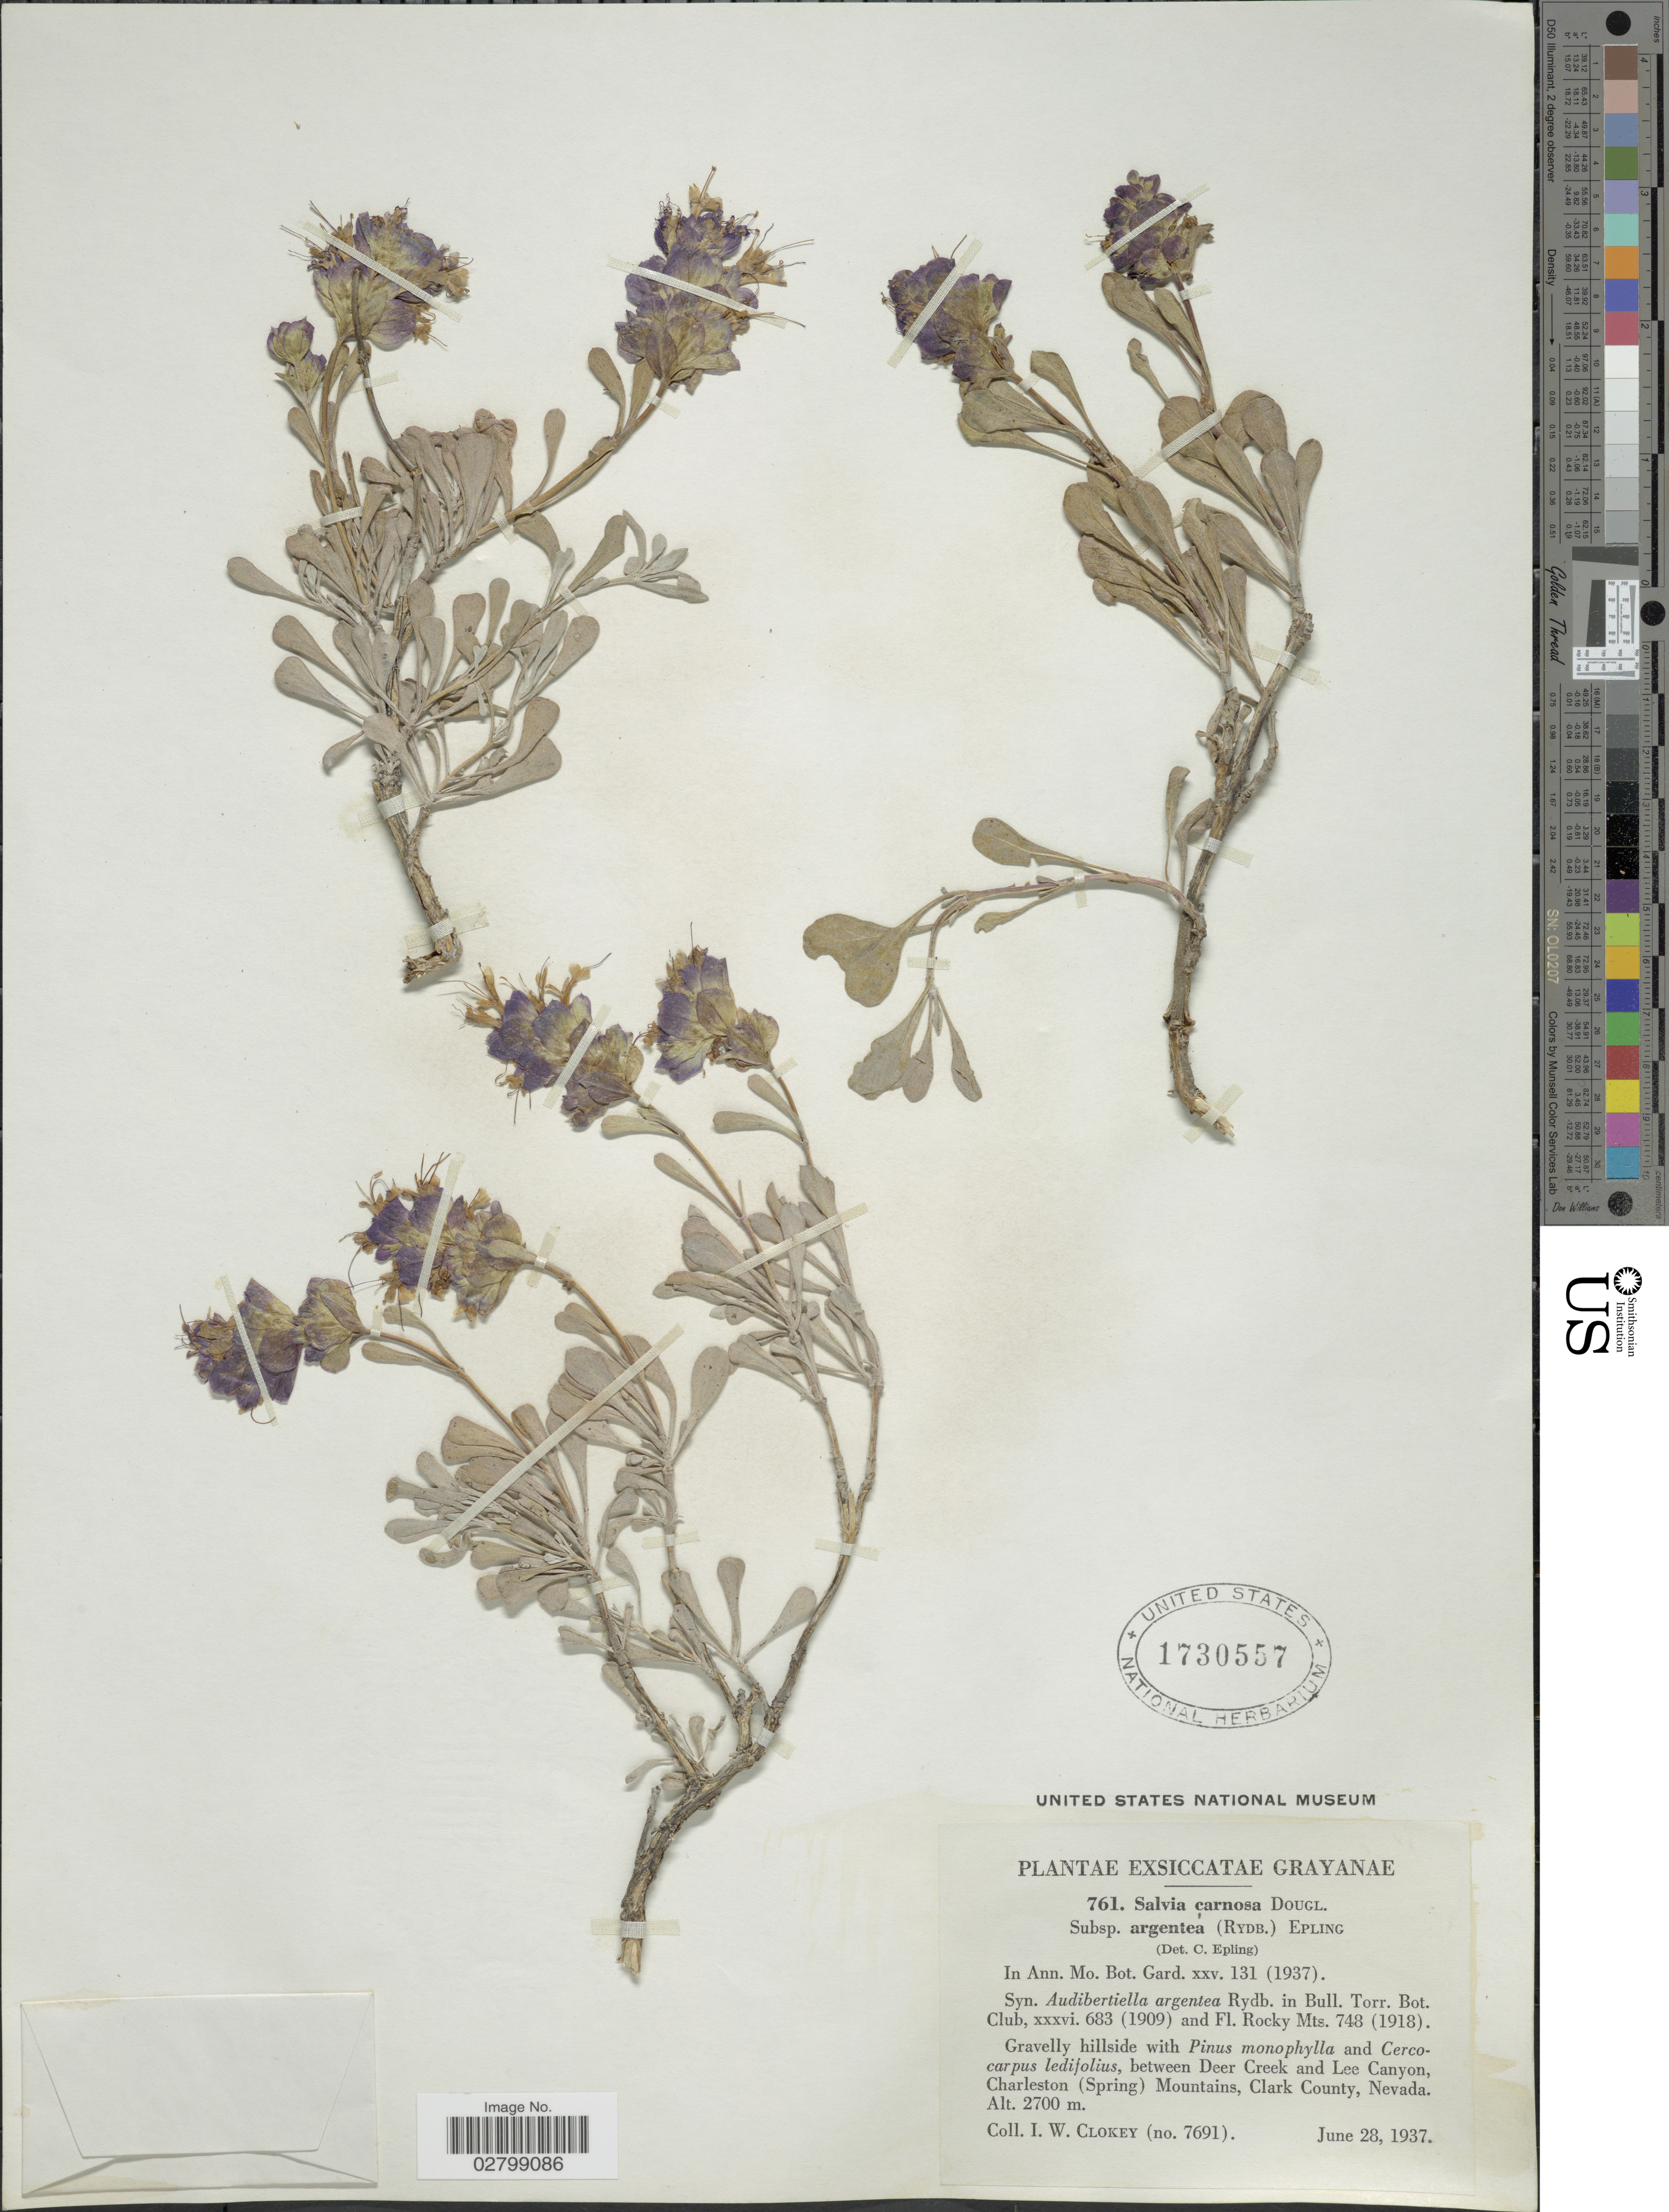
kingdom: Plantae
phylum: Tracheophyta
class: Magnoliopsida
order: Lamiales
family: Lamiaceae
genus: Salvia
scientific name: Salvia carnosa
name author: Douglas ex Greene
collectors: I. W. Clokey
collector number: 761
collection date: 1937-06-28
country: United States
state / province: Nevada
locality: Between Deer Creek and Lee Canyon, Charleston (Spring) Mountains, Clark County.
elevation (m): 2700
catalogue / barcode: US 1730557